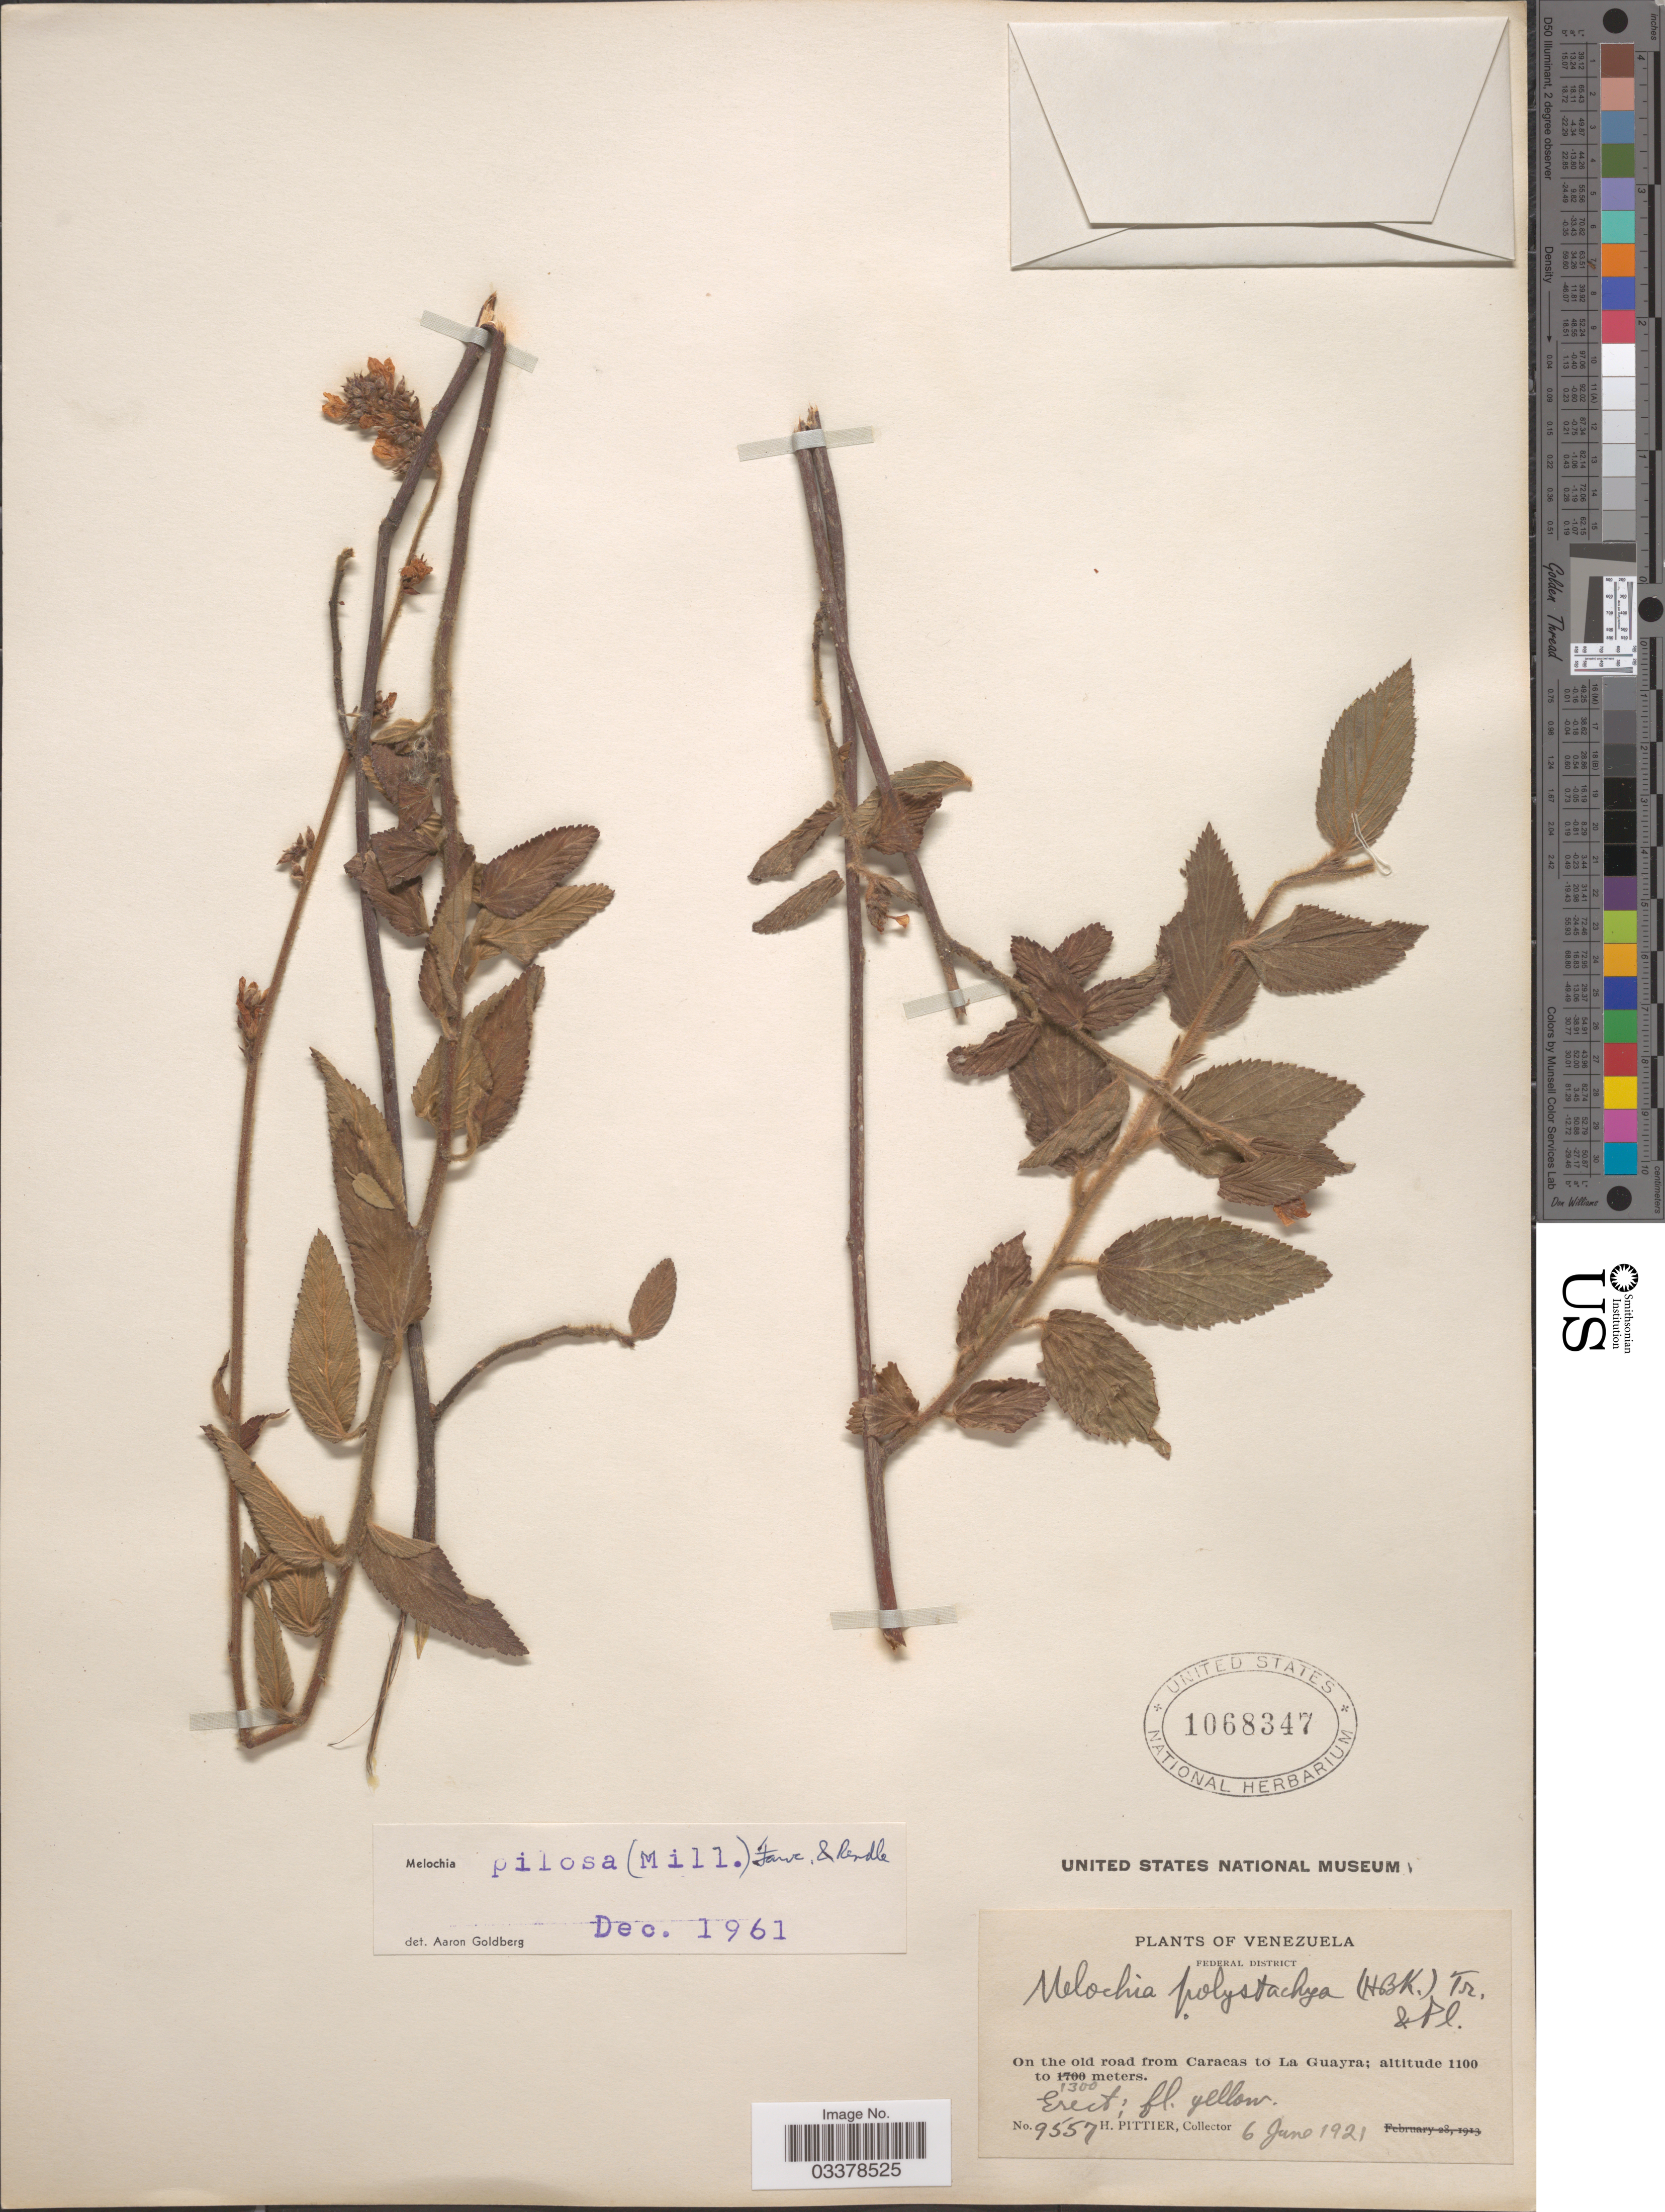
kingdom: Plantae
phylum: Tracheophyta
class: Magnoliopsida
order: Malvales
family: Malvaceae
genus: Melochia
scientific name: Melochia pilosa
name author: (Mill.) Fawc. & Rendle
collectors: H. F. Pittier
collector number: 9557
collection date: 1921-06-06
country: Venezuela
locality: Federal District. On the old road from Caracas to La Guayra.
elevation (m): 1100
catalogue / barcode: US 1068347